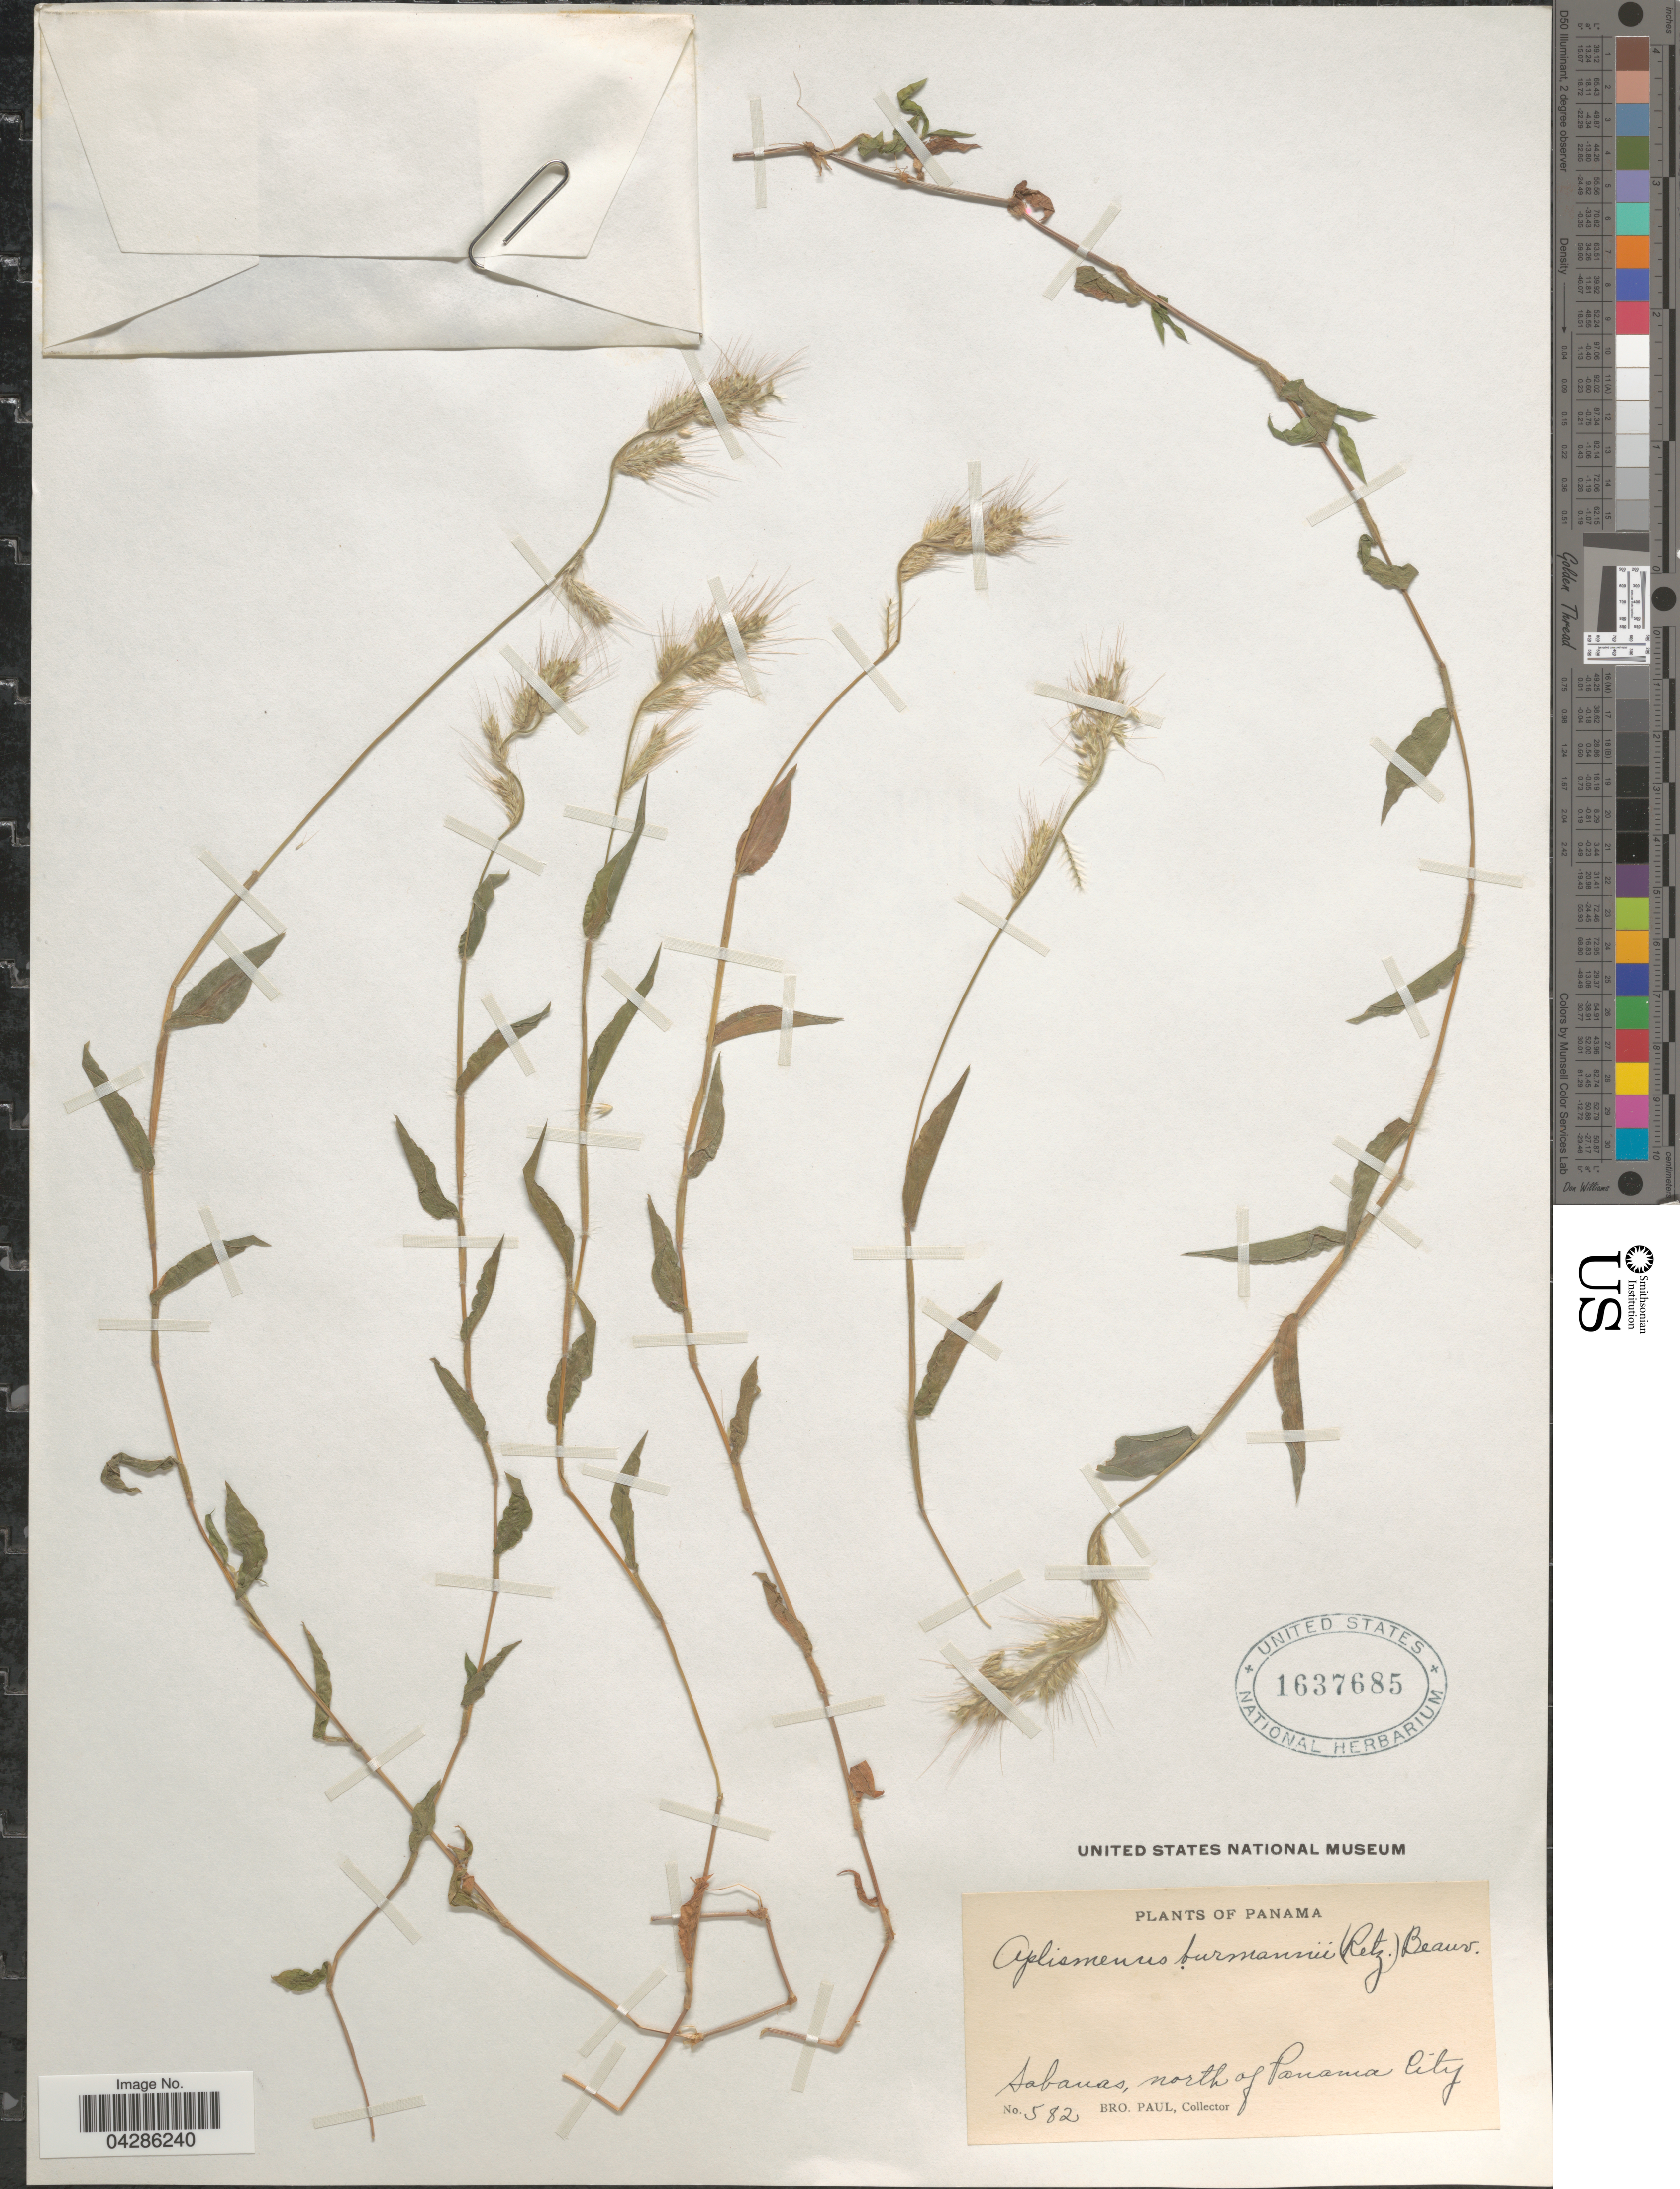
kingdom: Plantae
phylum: Tracheophyta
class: Liliopsida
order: Poales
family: Poaceae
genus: Oplismenus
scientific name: Oplismenus burmannii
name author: (Retz.) P. Beauv.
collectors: B. Paul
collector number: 582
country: Panama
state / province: Panamá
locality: Sabanas, north of Panama City.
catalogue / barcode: US 1637685